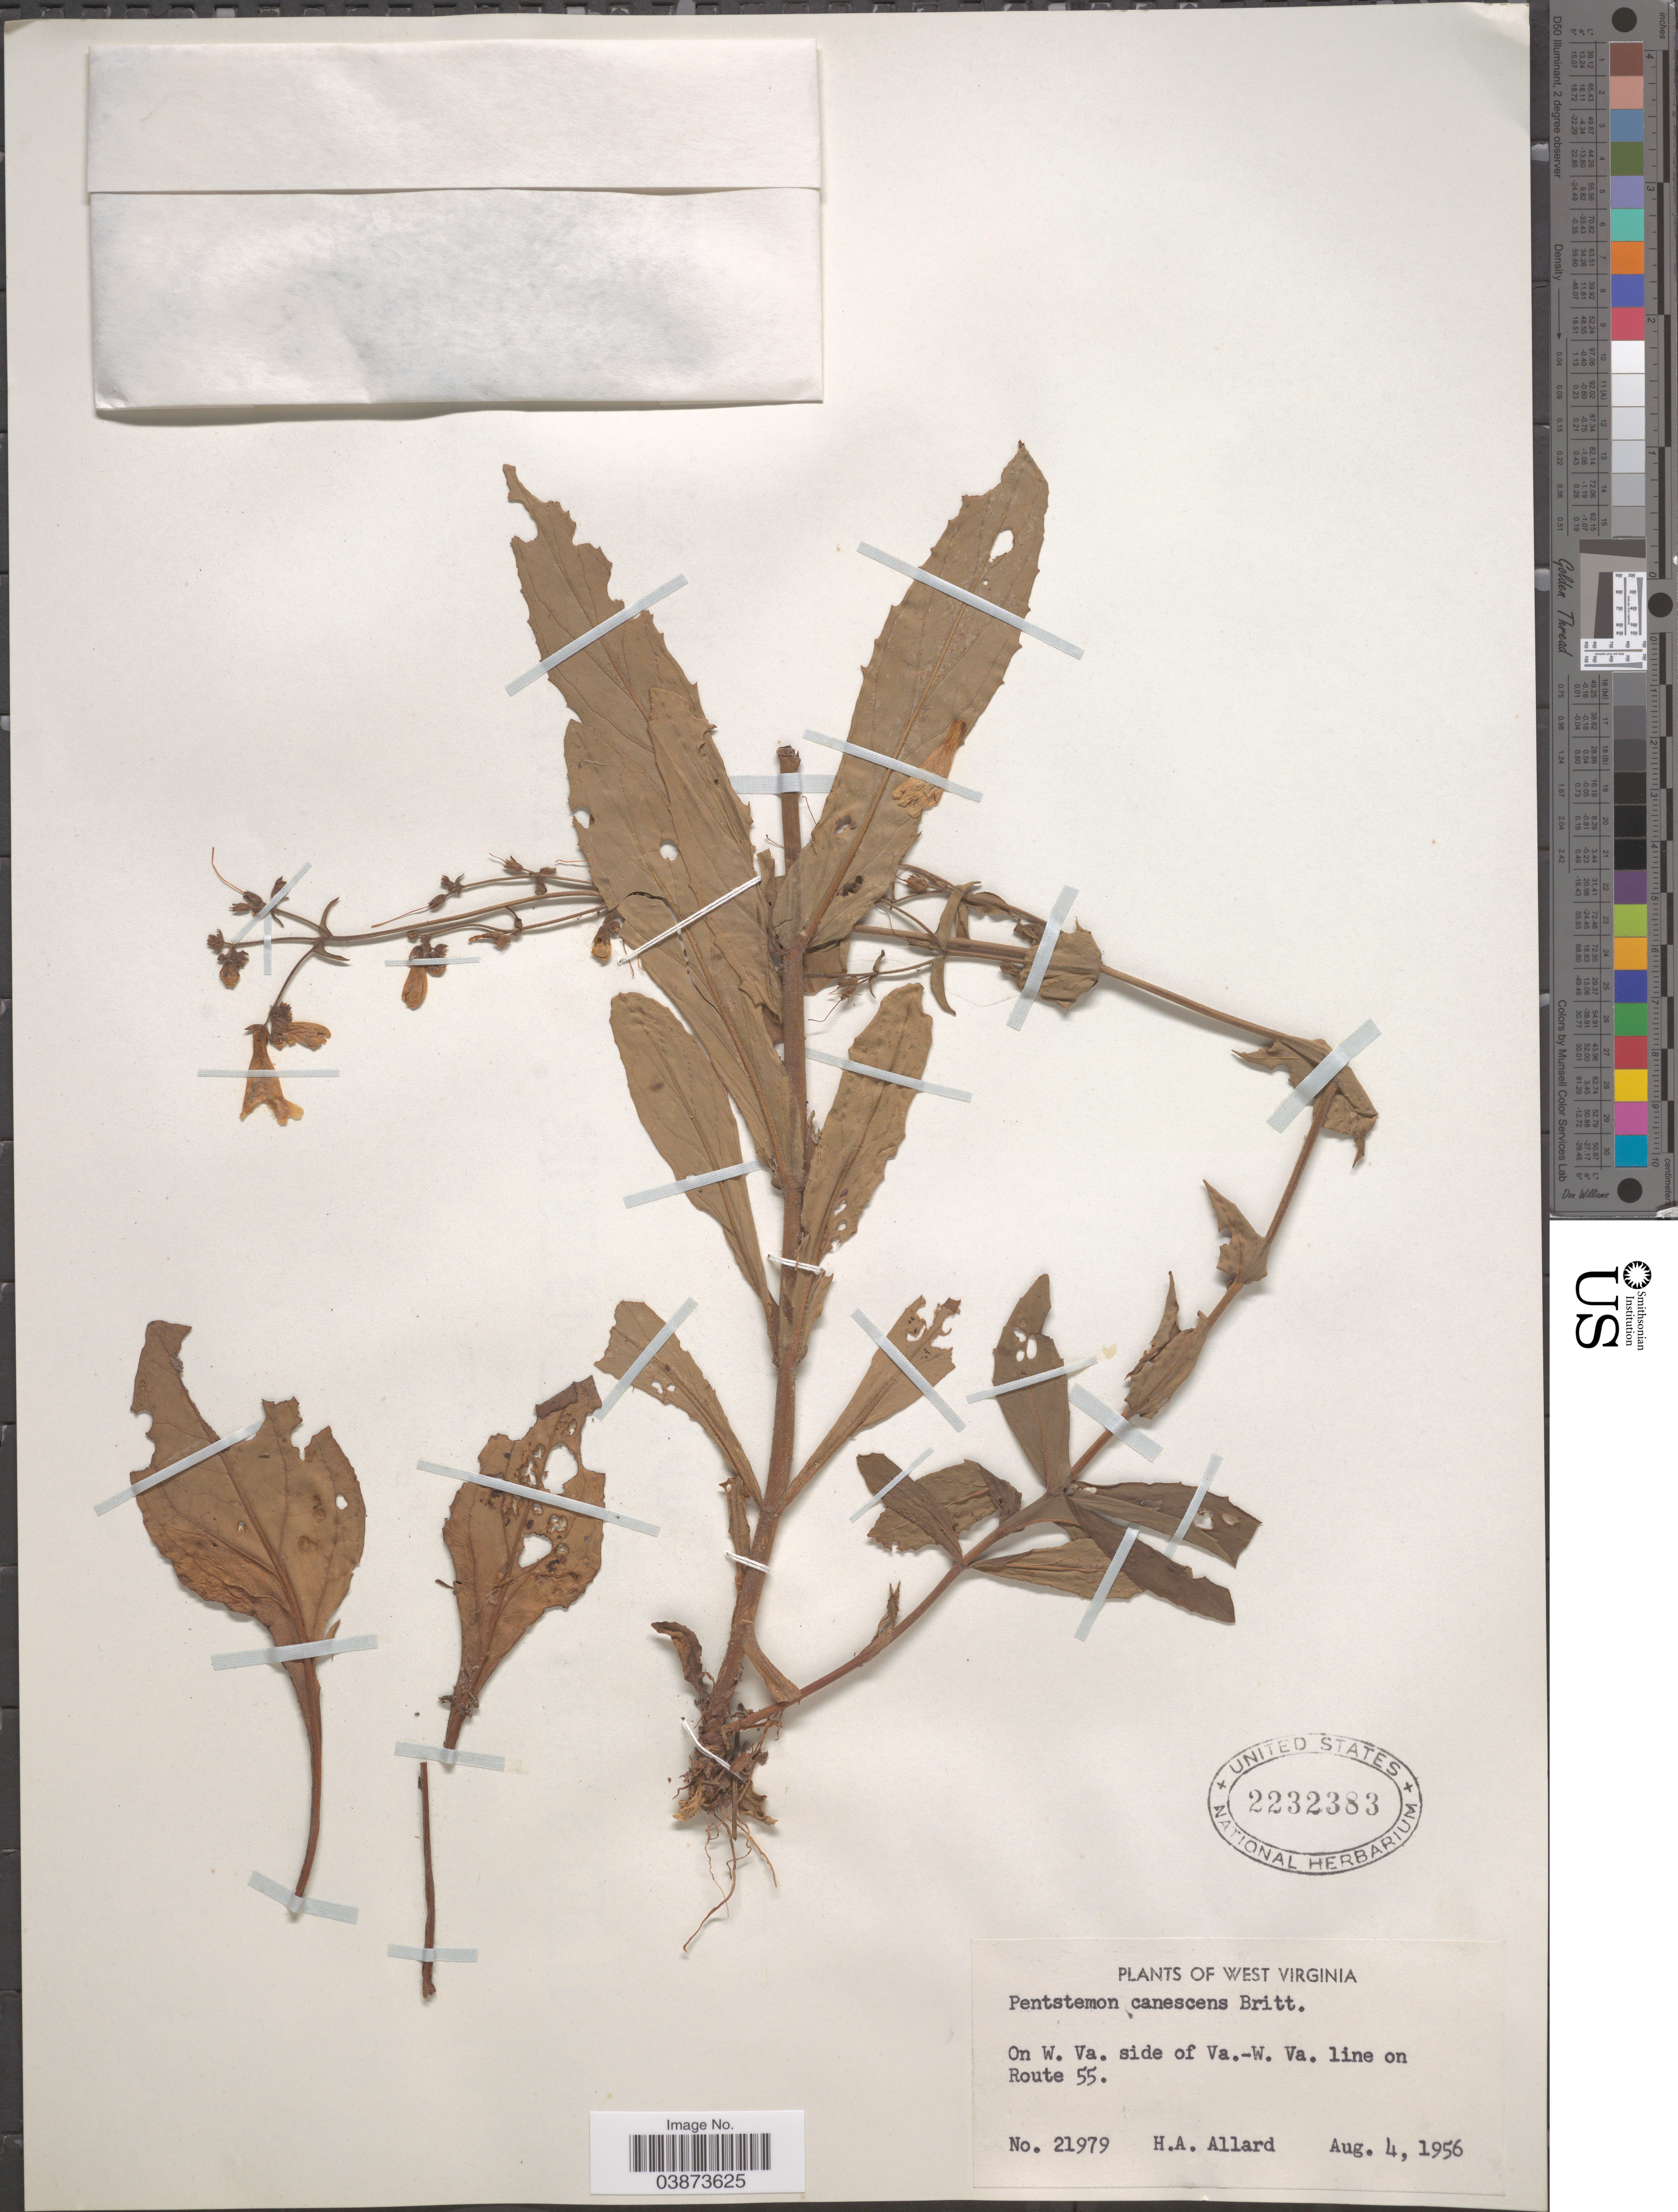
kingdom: Plantae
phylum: Tracheophyta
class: Magnoliopsida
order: Lamiales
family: Plantaginaceae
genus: Penstemon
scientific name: Penstemon canescens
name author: L.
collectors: H. A. Allard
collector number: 21979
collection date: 1956-08-04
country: United States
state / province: West Virginia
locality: On W. Va. side of Va,-W, Va, line on Route 55.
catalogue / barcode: US 2232383